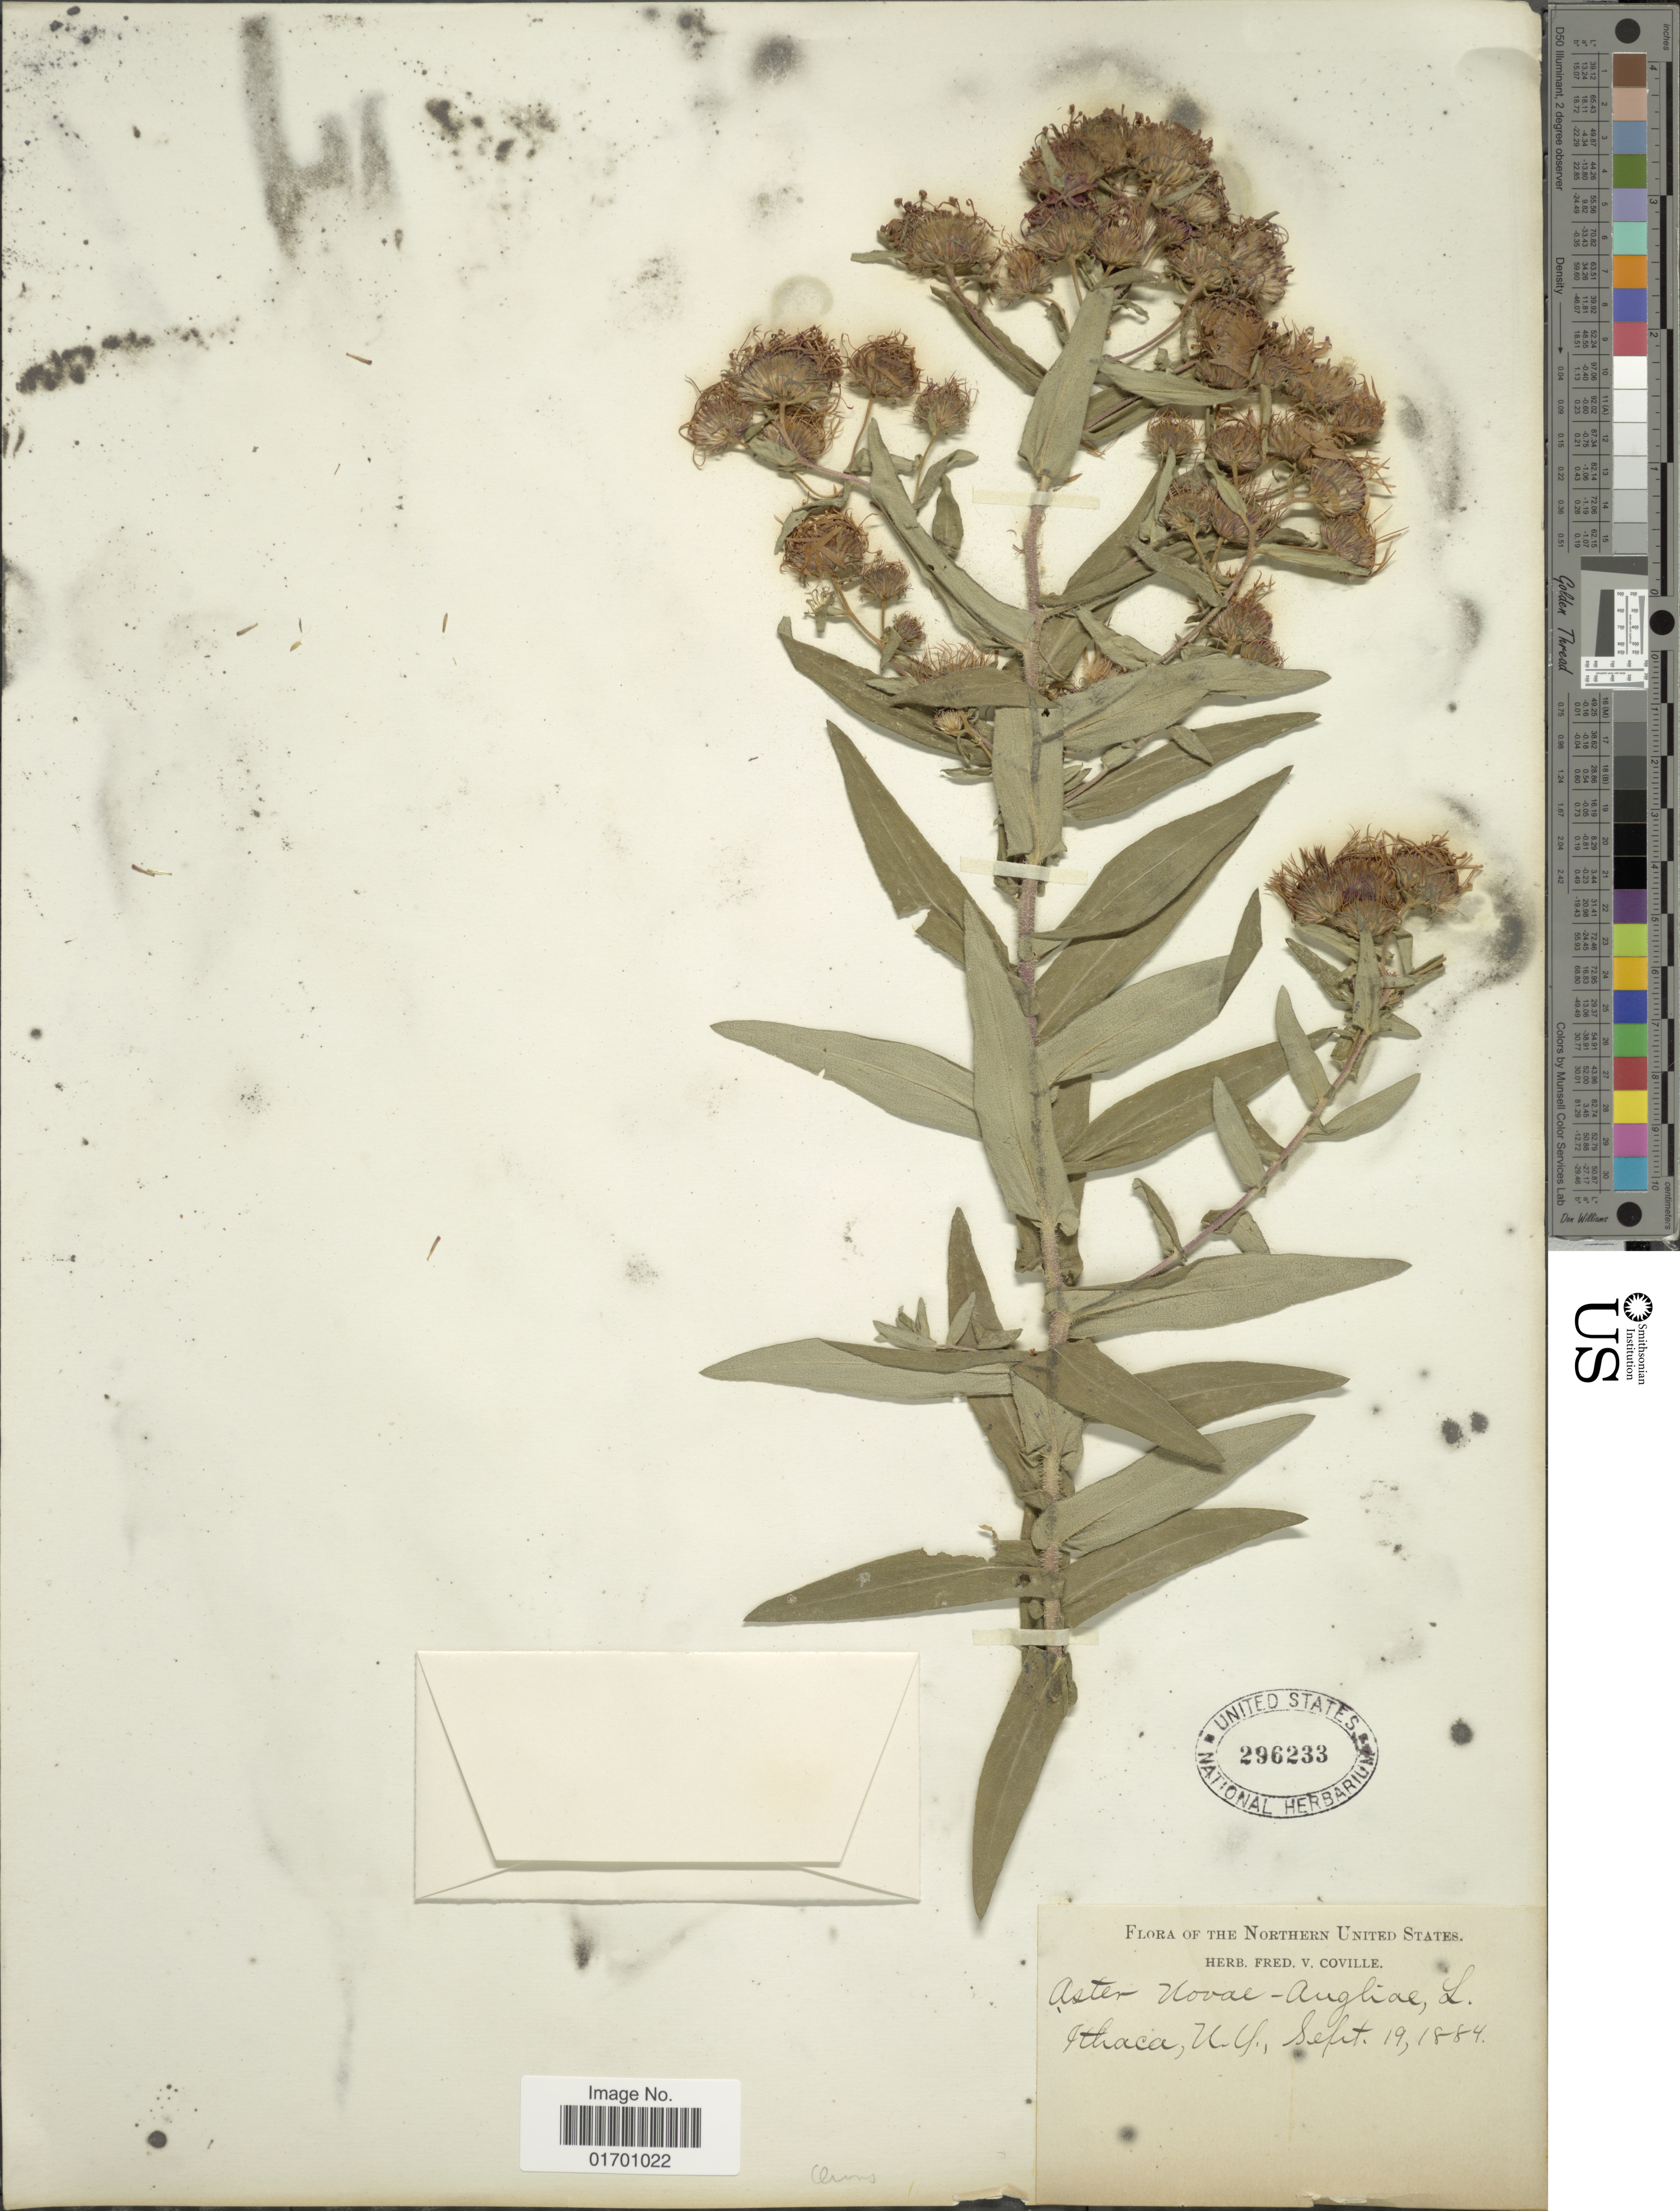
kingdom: Plantae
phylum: Tracheophyta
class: Magnoliopsida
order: Asterales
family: Asteraceae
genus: Symphyotrichum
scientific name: Symphyotrichum novae-angliae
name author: (L.) G.L. Nesom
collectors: ex herb. F. V. Coville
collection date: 1884-09-19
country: United States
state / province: New York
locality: Ithaca, N.Y. The Northern United States.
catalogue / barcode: US 296233